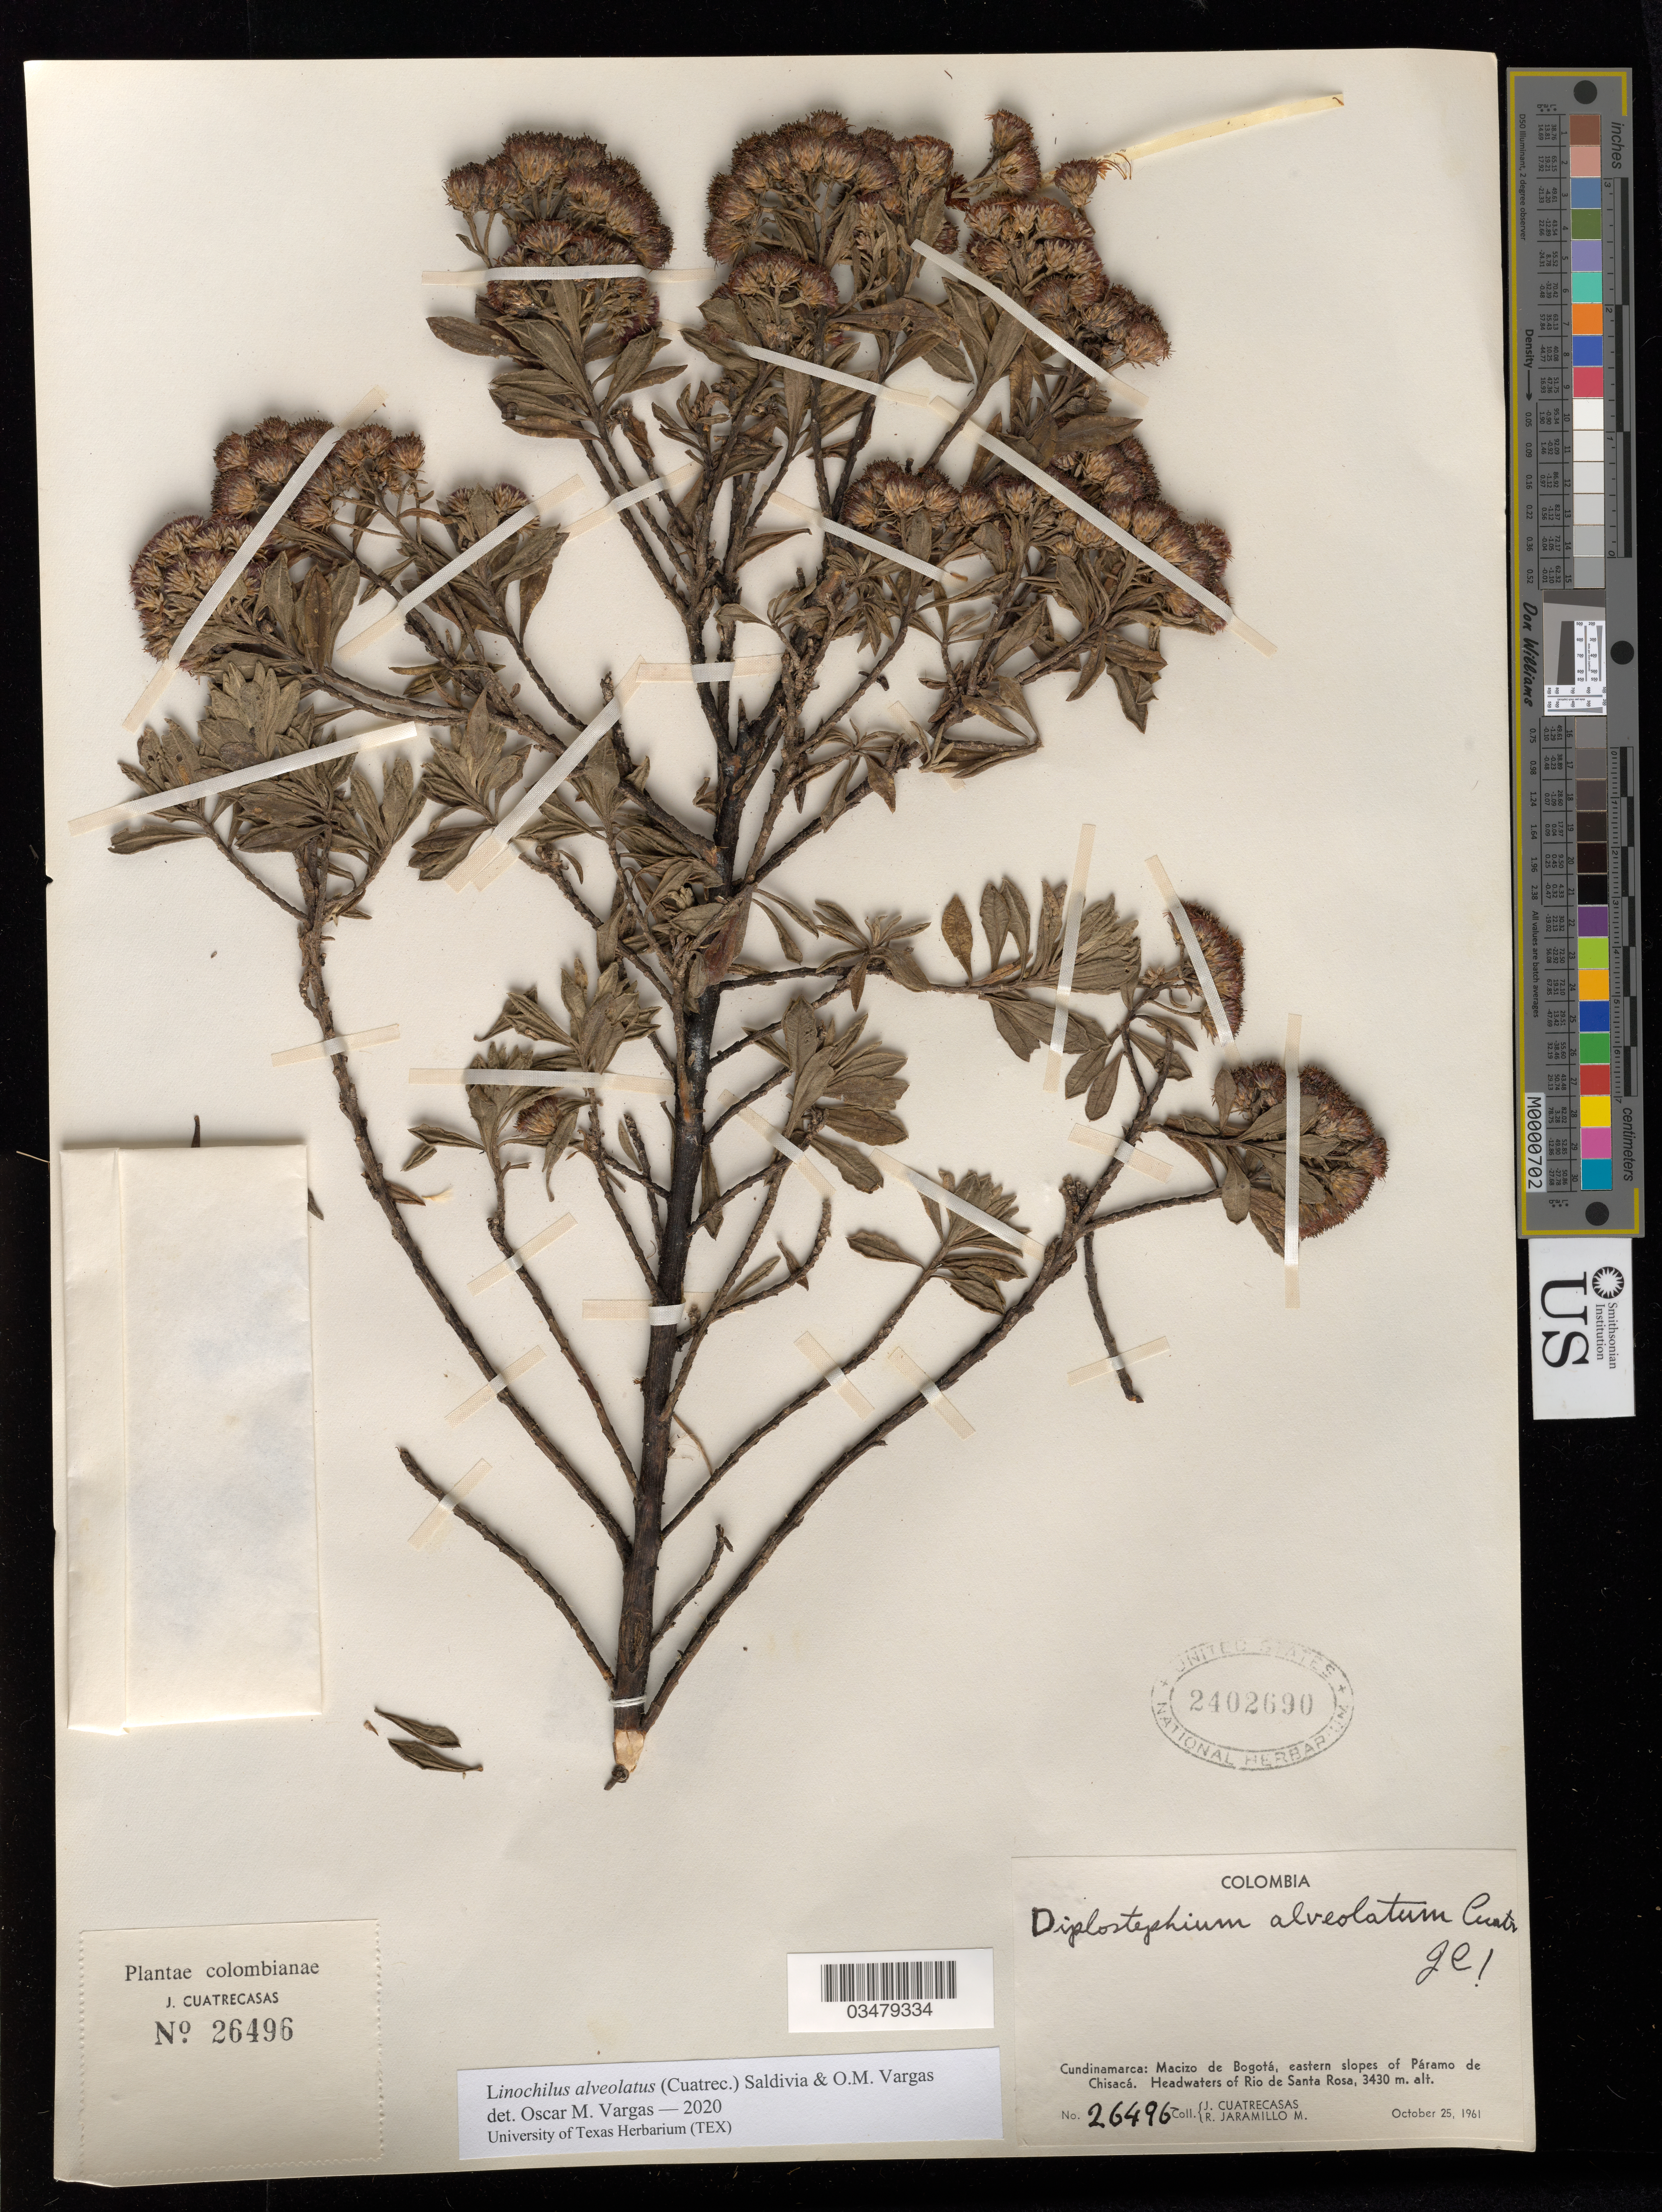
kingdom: Plantae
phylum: Tracheophyta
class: Magnoliopsida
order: Asterales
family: Asteraceae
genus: Linochilus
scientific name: Linochilus alveolatus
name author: (Cuatrec.) Saldivia & O.M. Vargas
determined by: Vargas, Oscar M.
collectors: J. Cuatrecasas & R. Jaramillo M.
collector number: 26496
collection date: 1961-10-25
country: Colombia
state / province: Cundinamarca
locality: Macizo de Bogotá (Bogota Massif), eastern slopes of Paramo de Chisaca. Headwaters of Rio de Santa Rosa.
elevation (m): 3430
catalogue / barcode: US 2402690